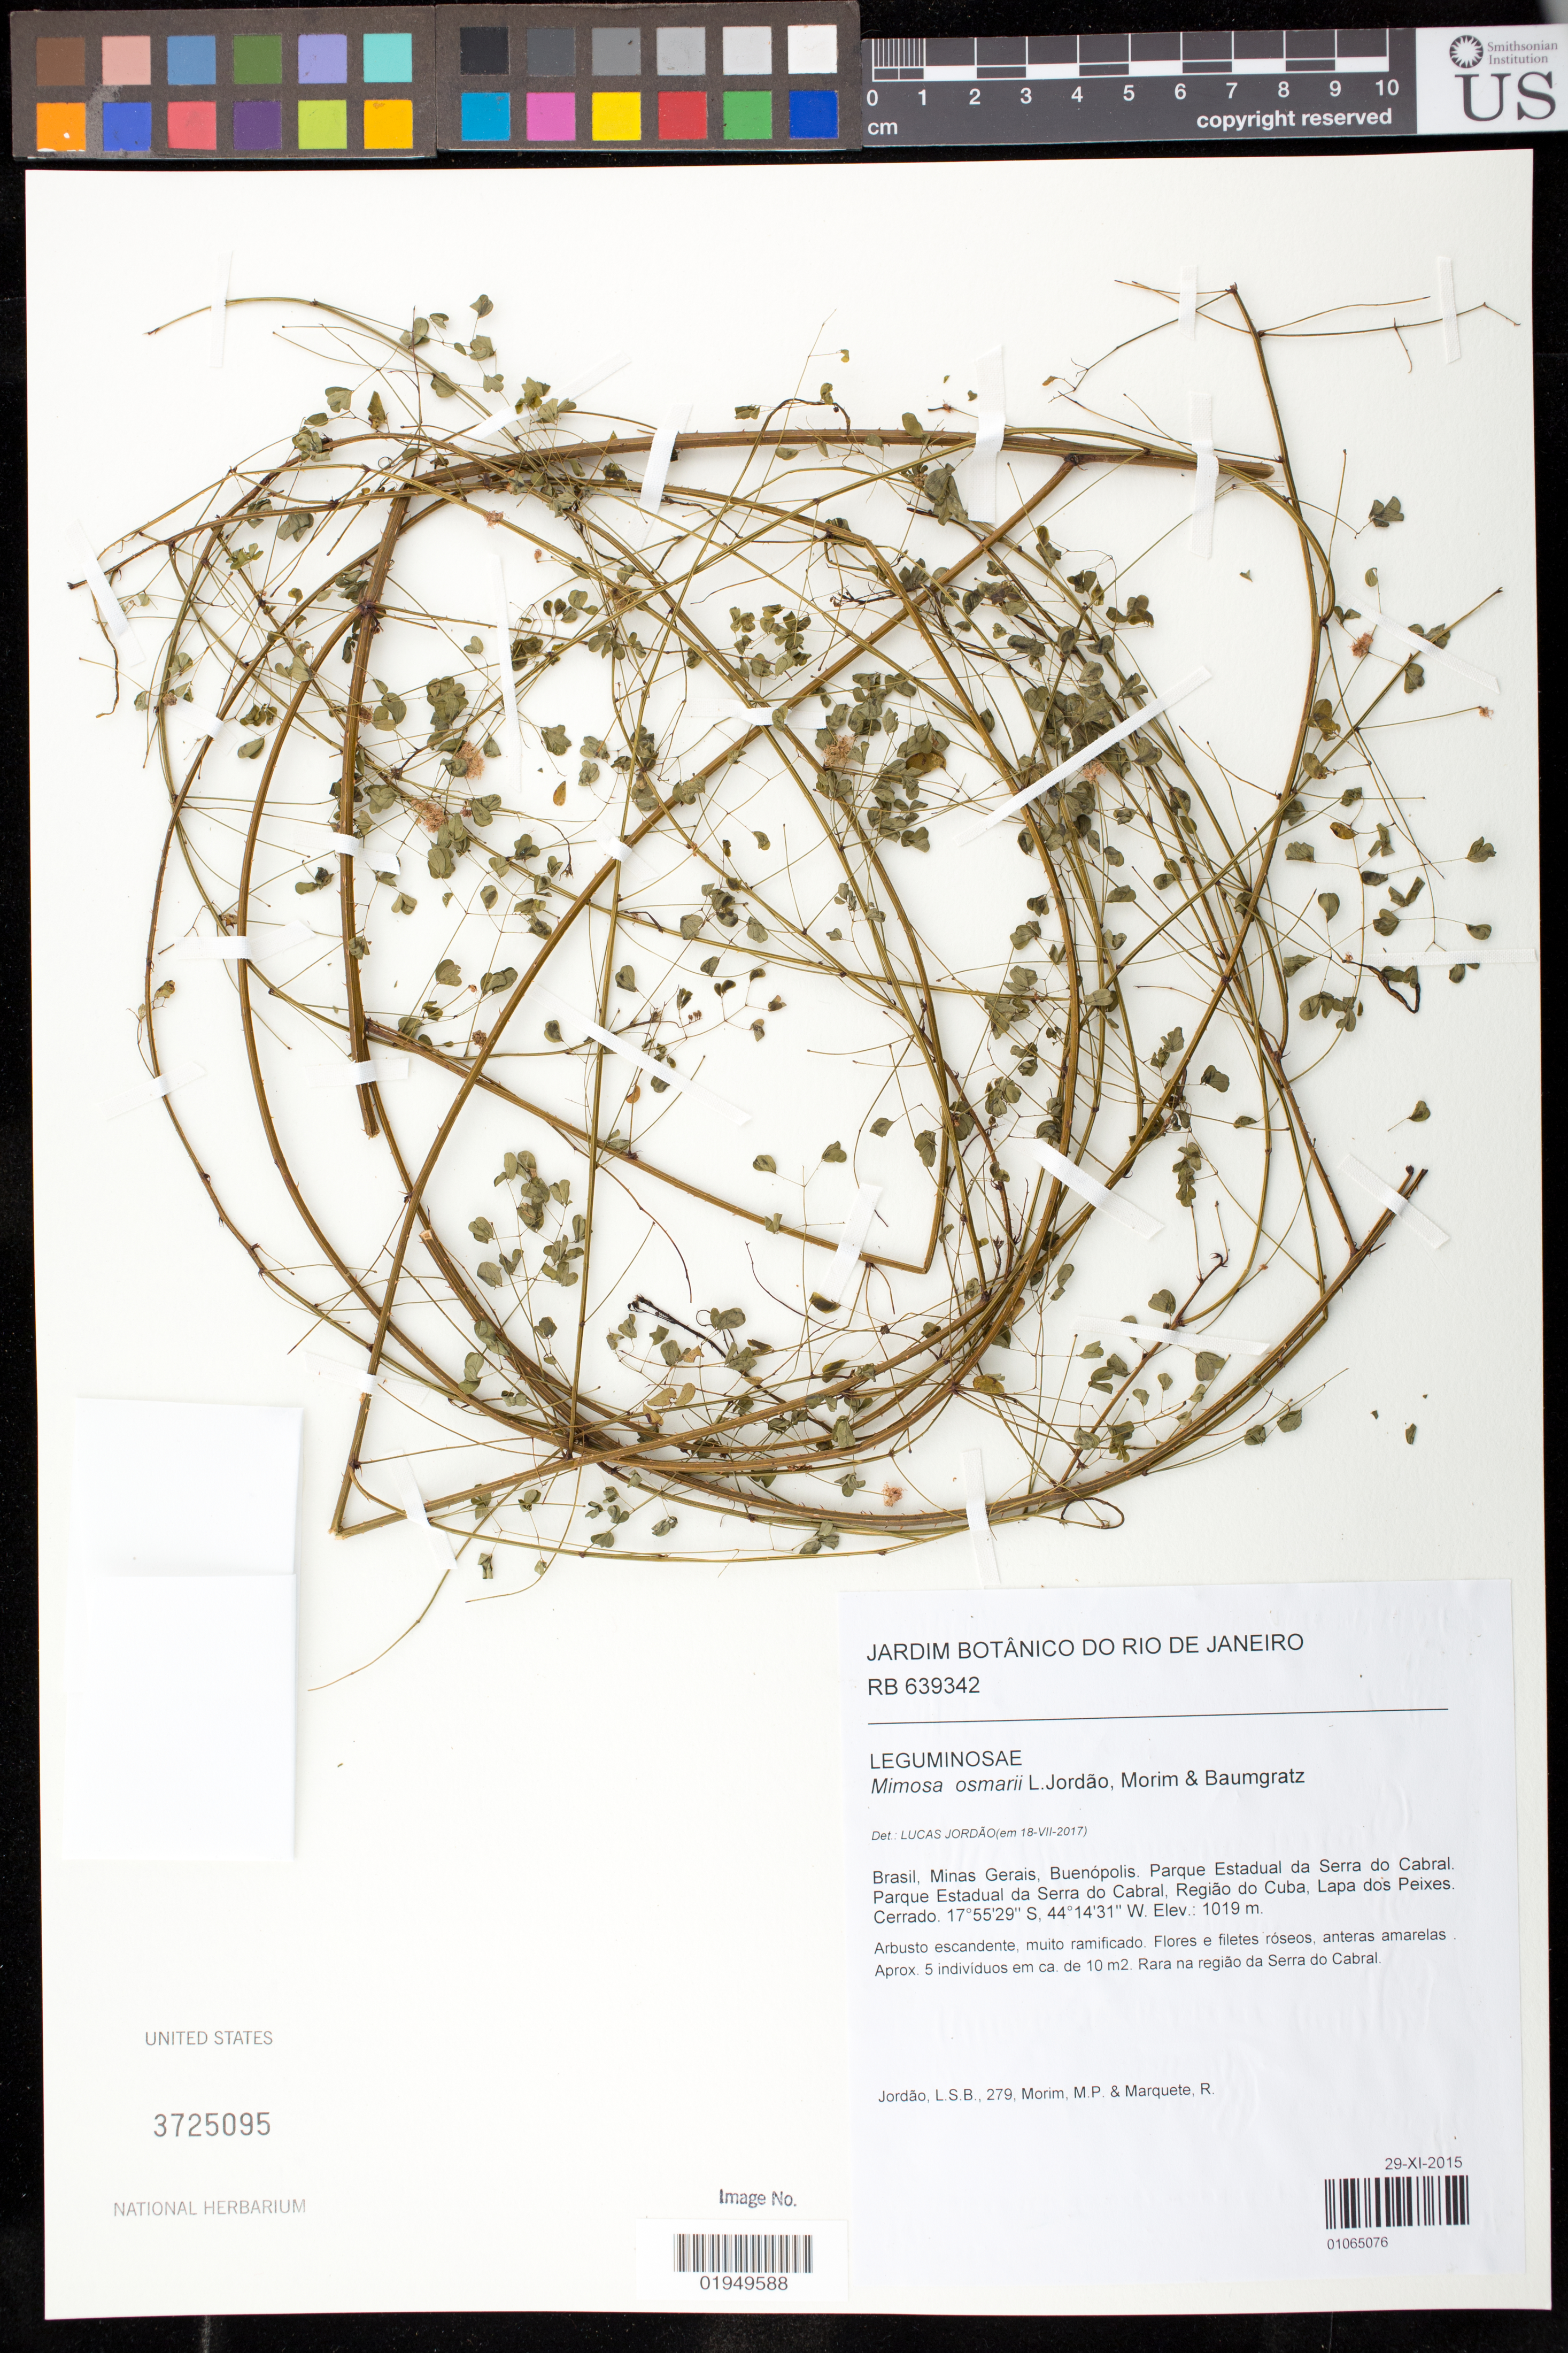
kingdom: Plantae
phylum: Tracheophyta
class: Magnoliopsida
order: Fabales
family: Fabaceae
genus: Mimosa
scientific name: Mimosa osmarii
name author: Jordão et al.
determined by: Jordão, Lucas S.B.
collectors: L. Jordão, M. Morim & R. Marquete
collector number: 279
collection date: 2015-11-29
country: Brazil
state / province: Minas Gerais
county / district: Buenópolis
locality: Parque Estadual da Serra do Cabral. Parque Estadual da Serra do Cabral, Regiao do Cuba, Lapa dos Peixes.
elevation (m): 1019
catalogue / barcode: US 3725095